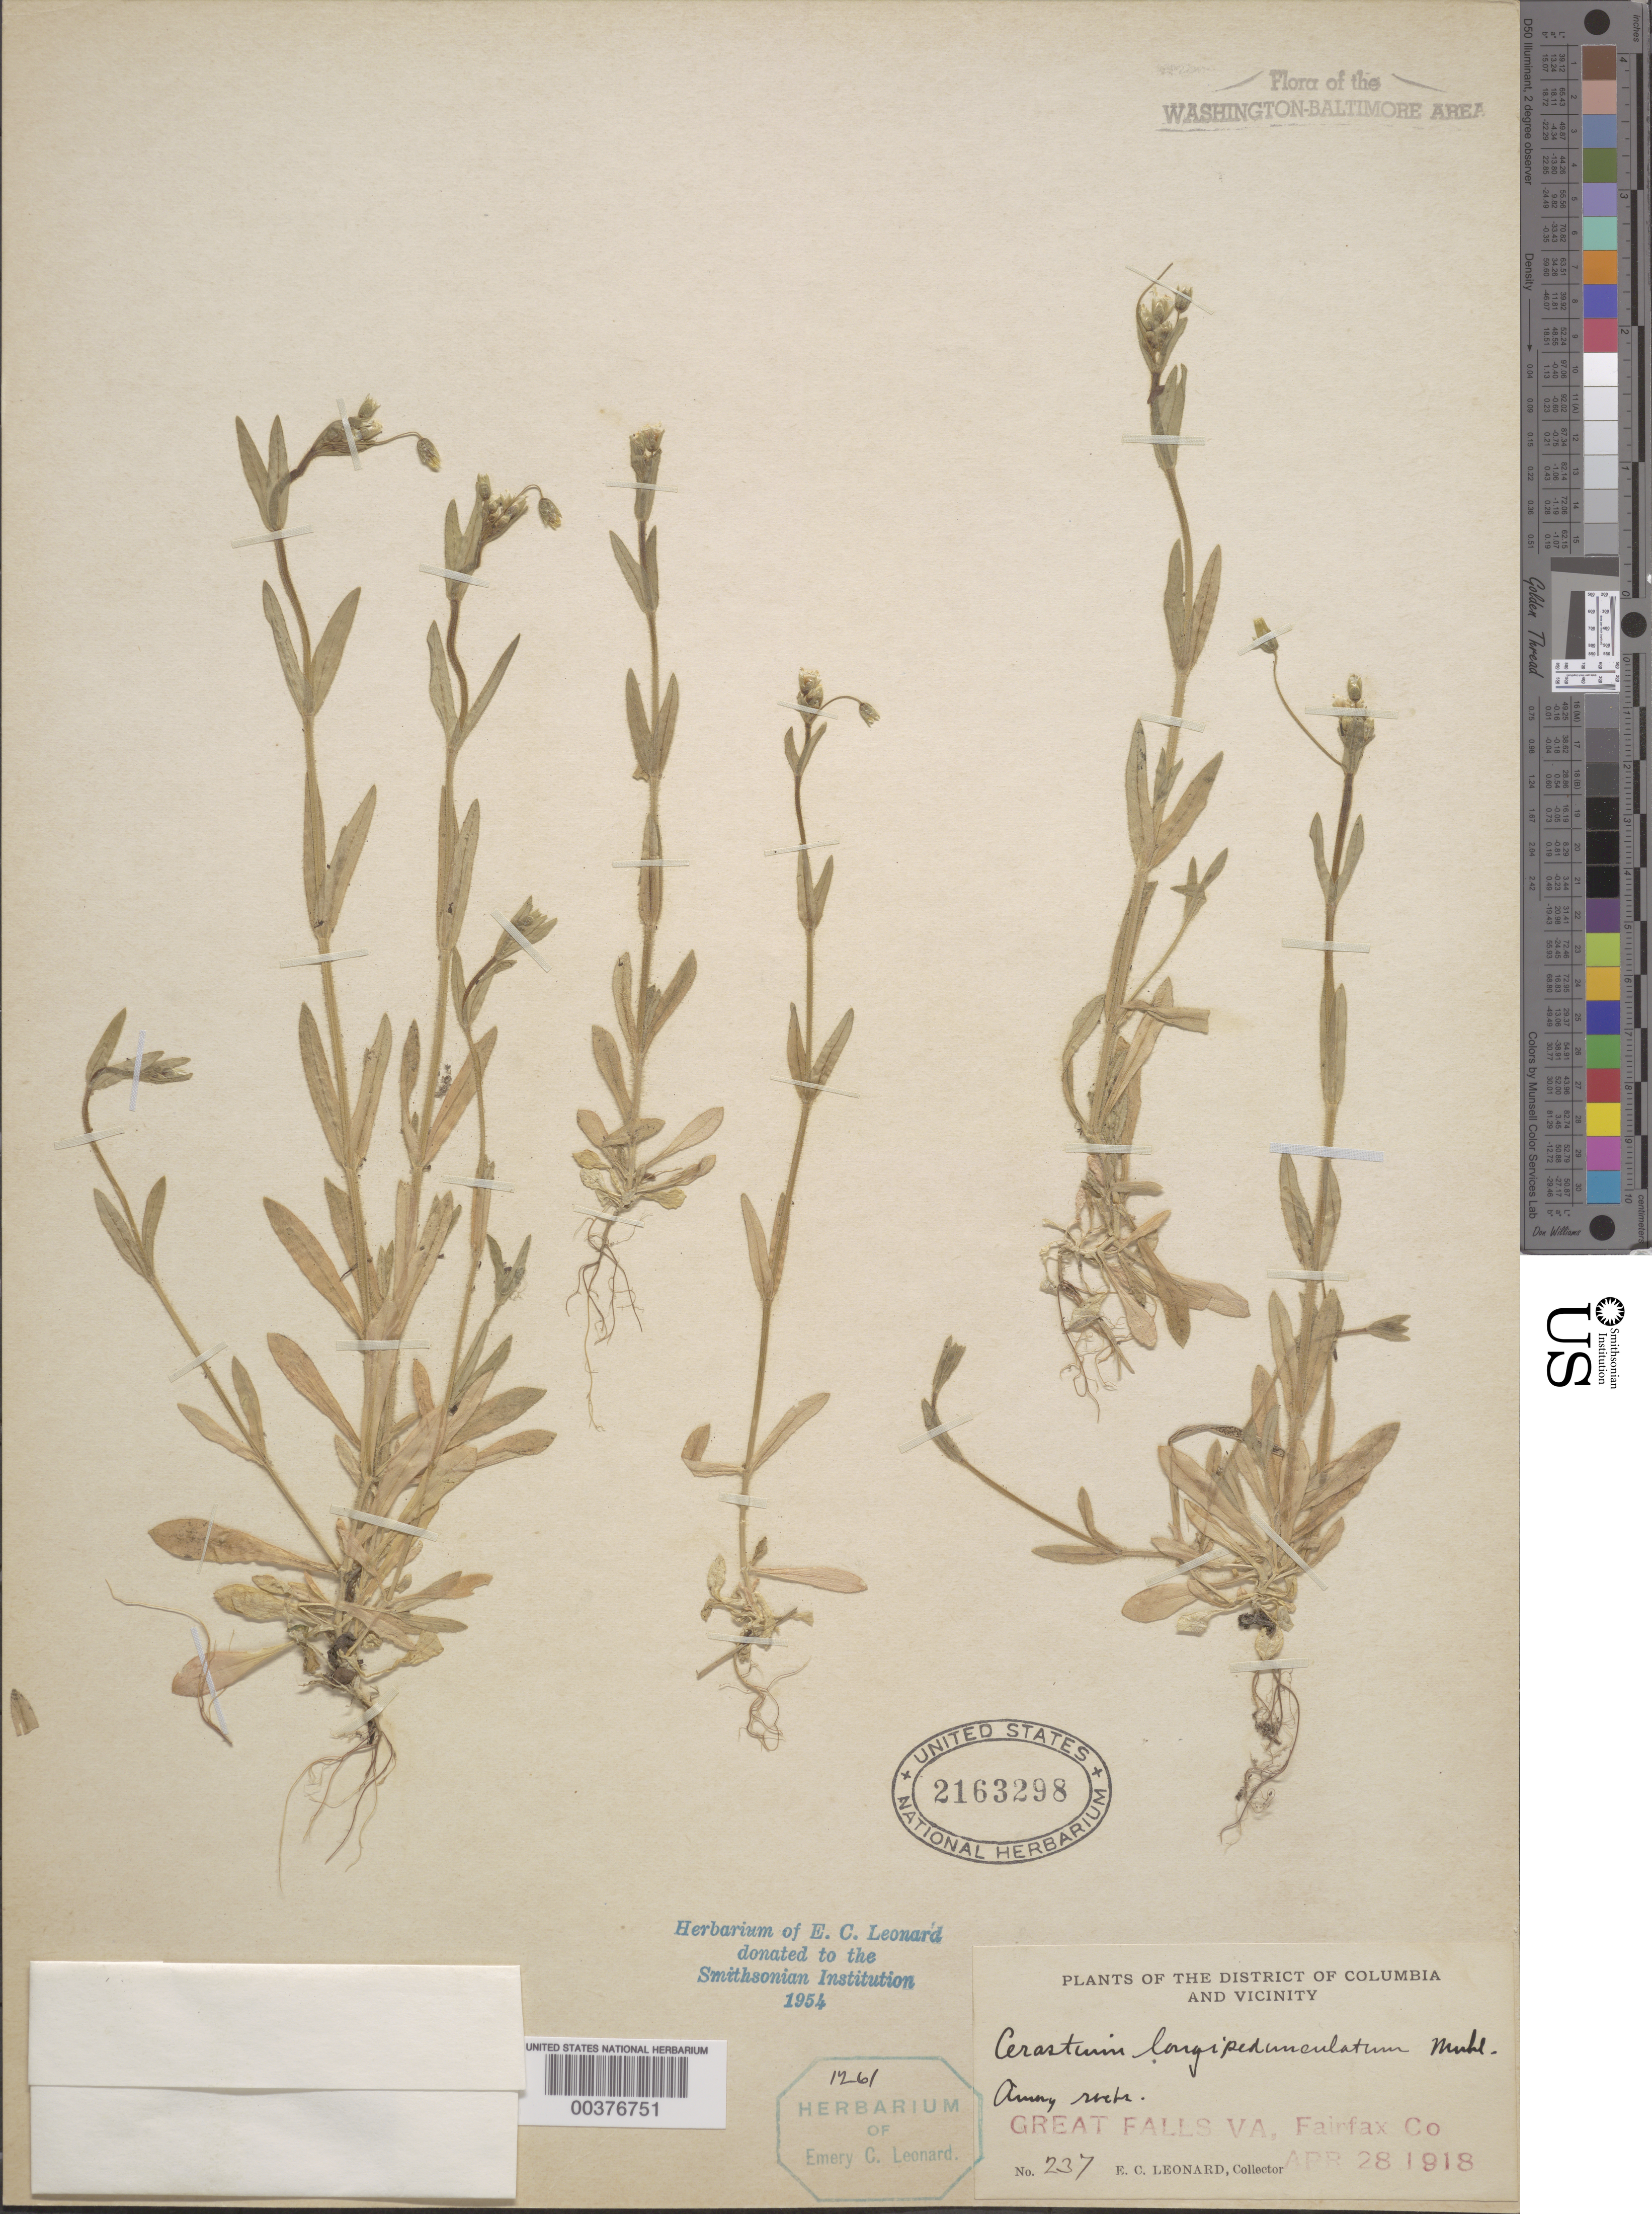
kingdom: Plantae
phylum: Tracheophyta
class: Magnoliopsida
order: Caryophyllales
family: Caryophyllaceae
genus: Cerastium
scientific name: Cerastium nutans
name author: Raf.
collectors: E. C. Leonard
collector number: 237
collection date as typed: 28 Apr 1918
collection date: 1918-04-28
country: United States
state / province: Virginia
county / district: Fairfax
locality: Great Falls C. & O. Canal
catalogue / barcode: US 2163298